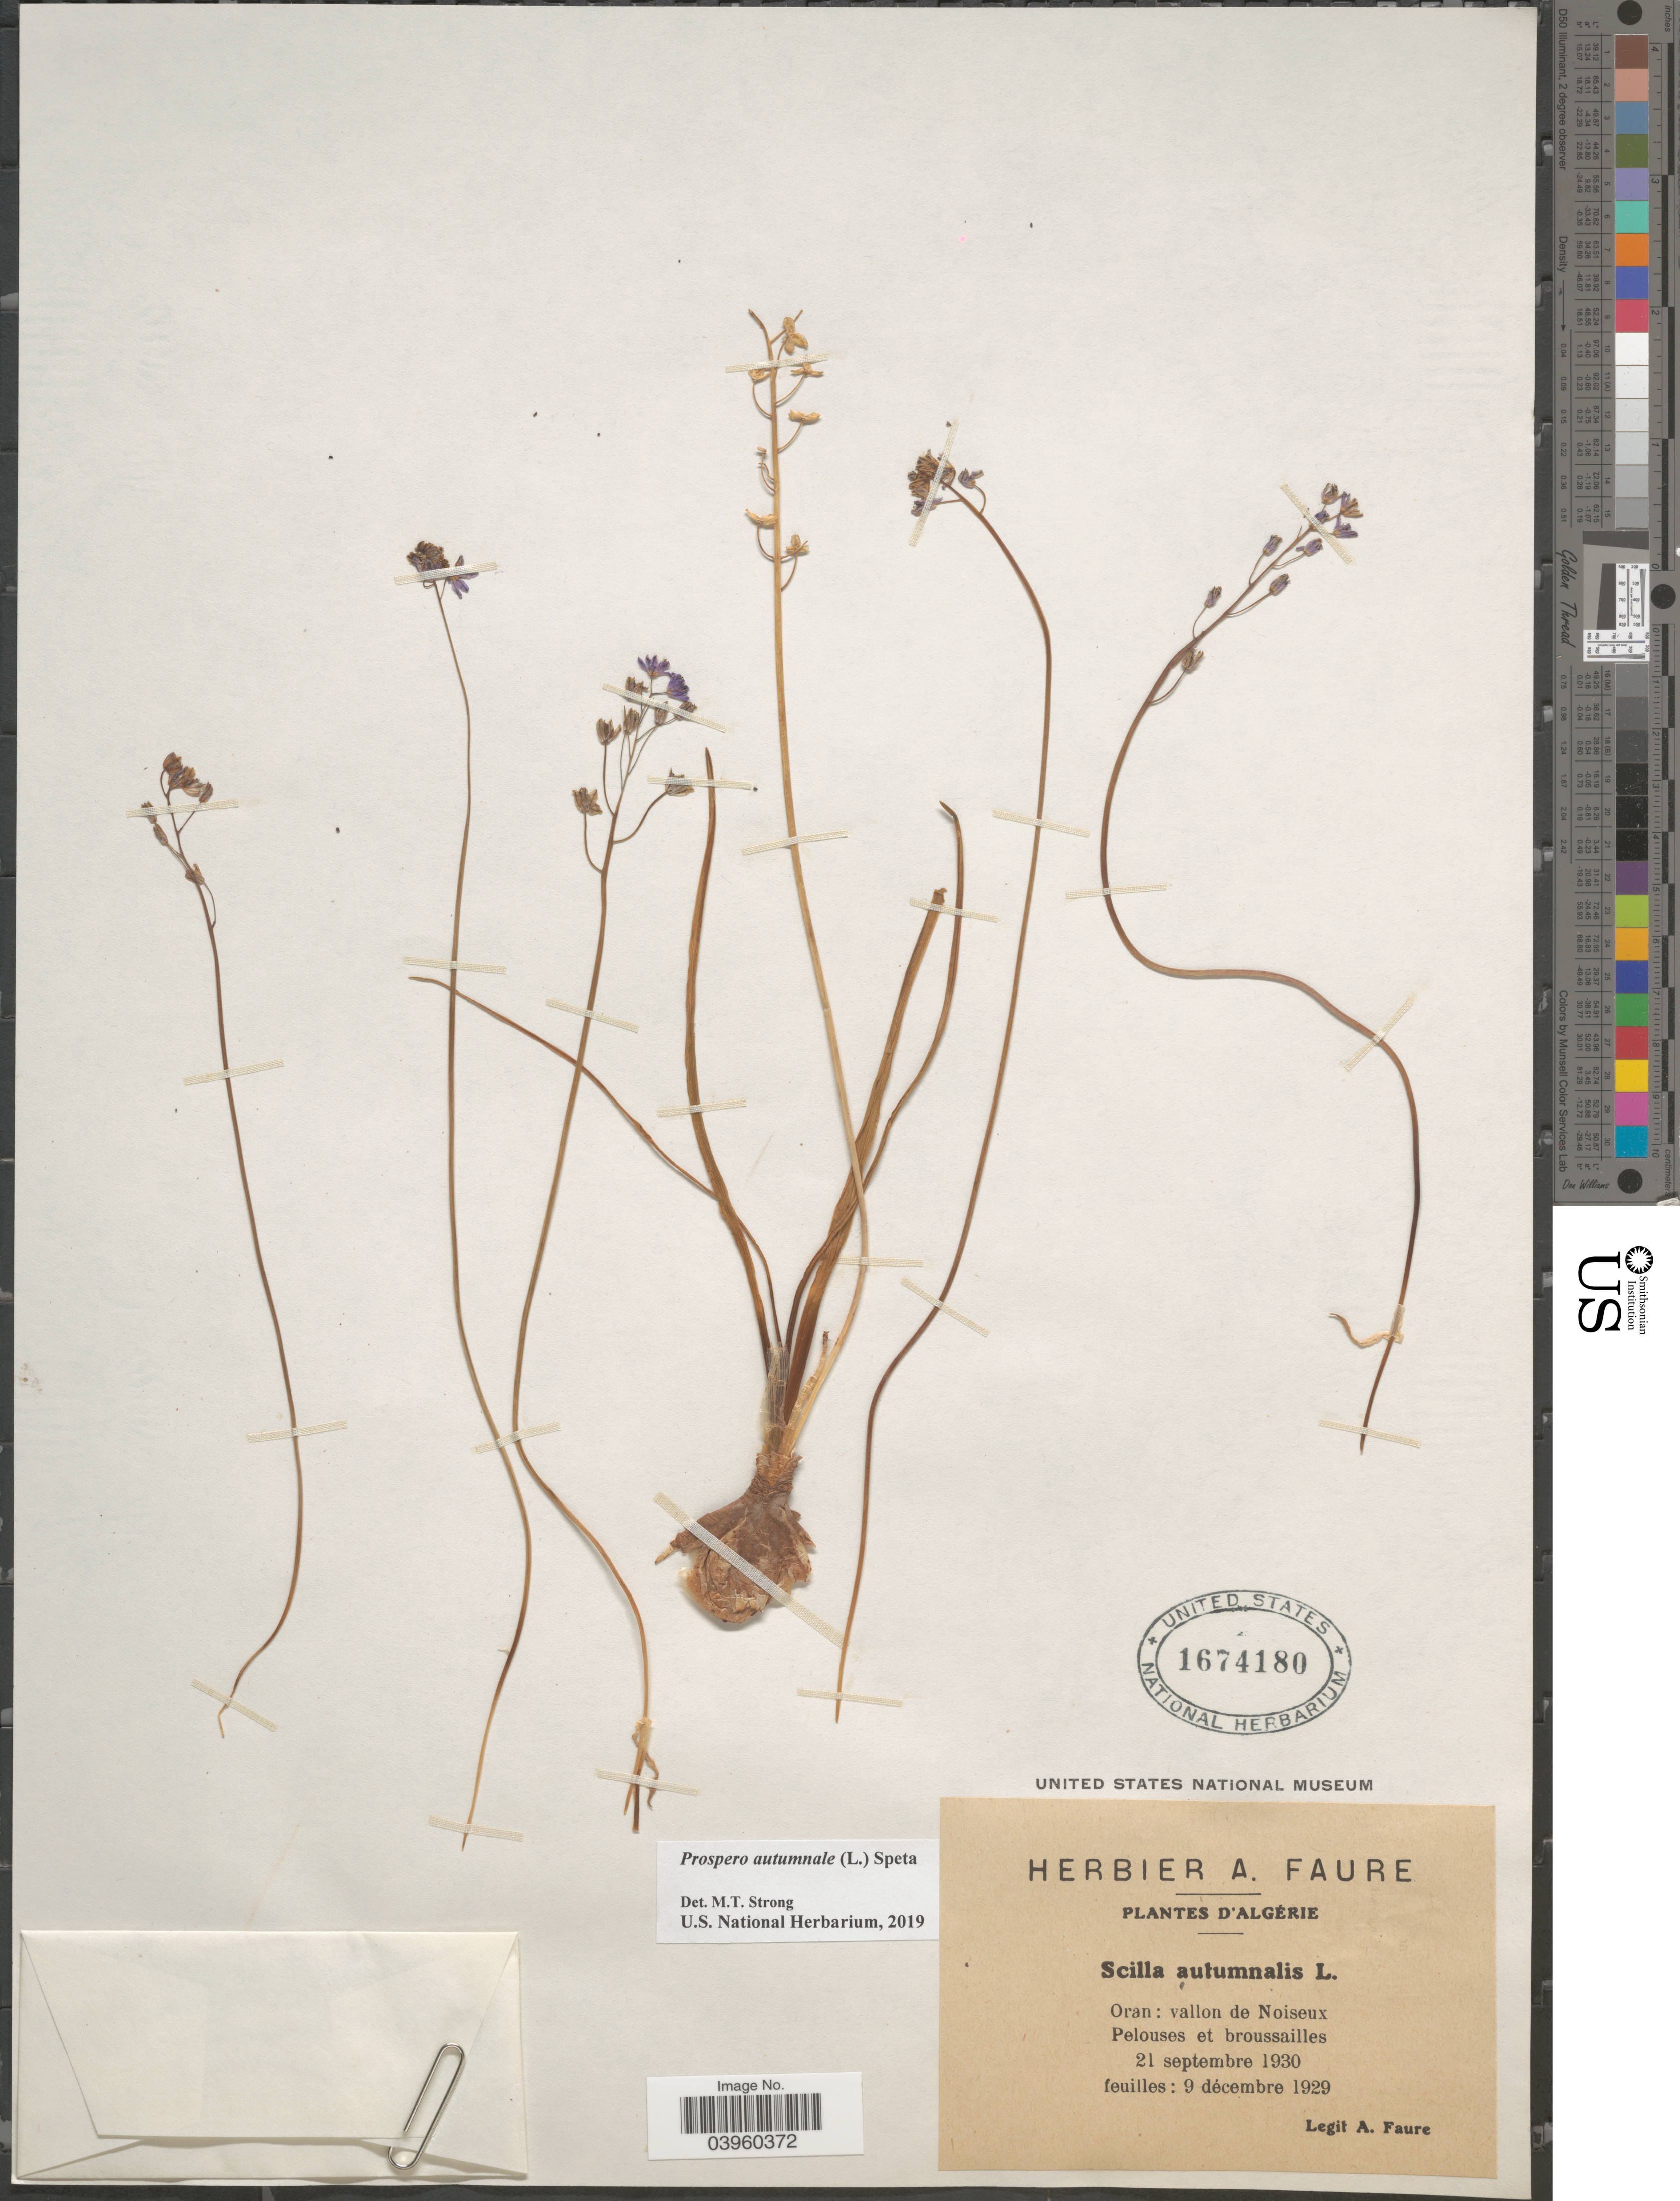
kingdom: Plantae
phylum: Tracheophyta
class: Liliopsida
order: Asparagales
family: Asparagaceae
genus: Prospero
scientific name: Prospero autumnale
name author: (L.) Speta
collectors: A. Faure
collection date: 1930-09-21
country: Algeria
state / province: Oran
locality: Vallon de Noiseux.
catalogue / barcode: US 1674180